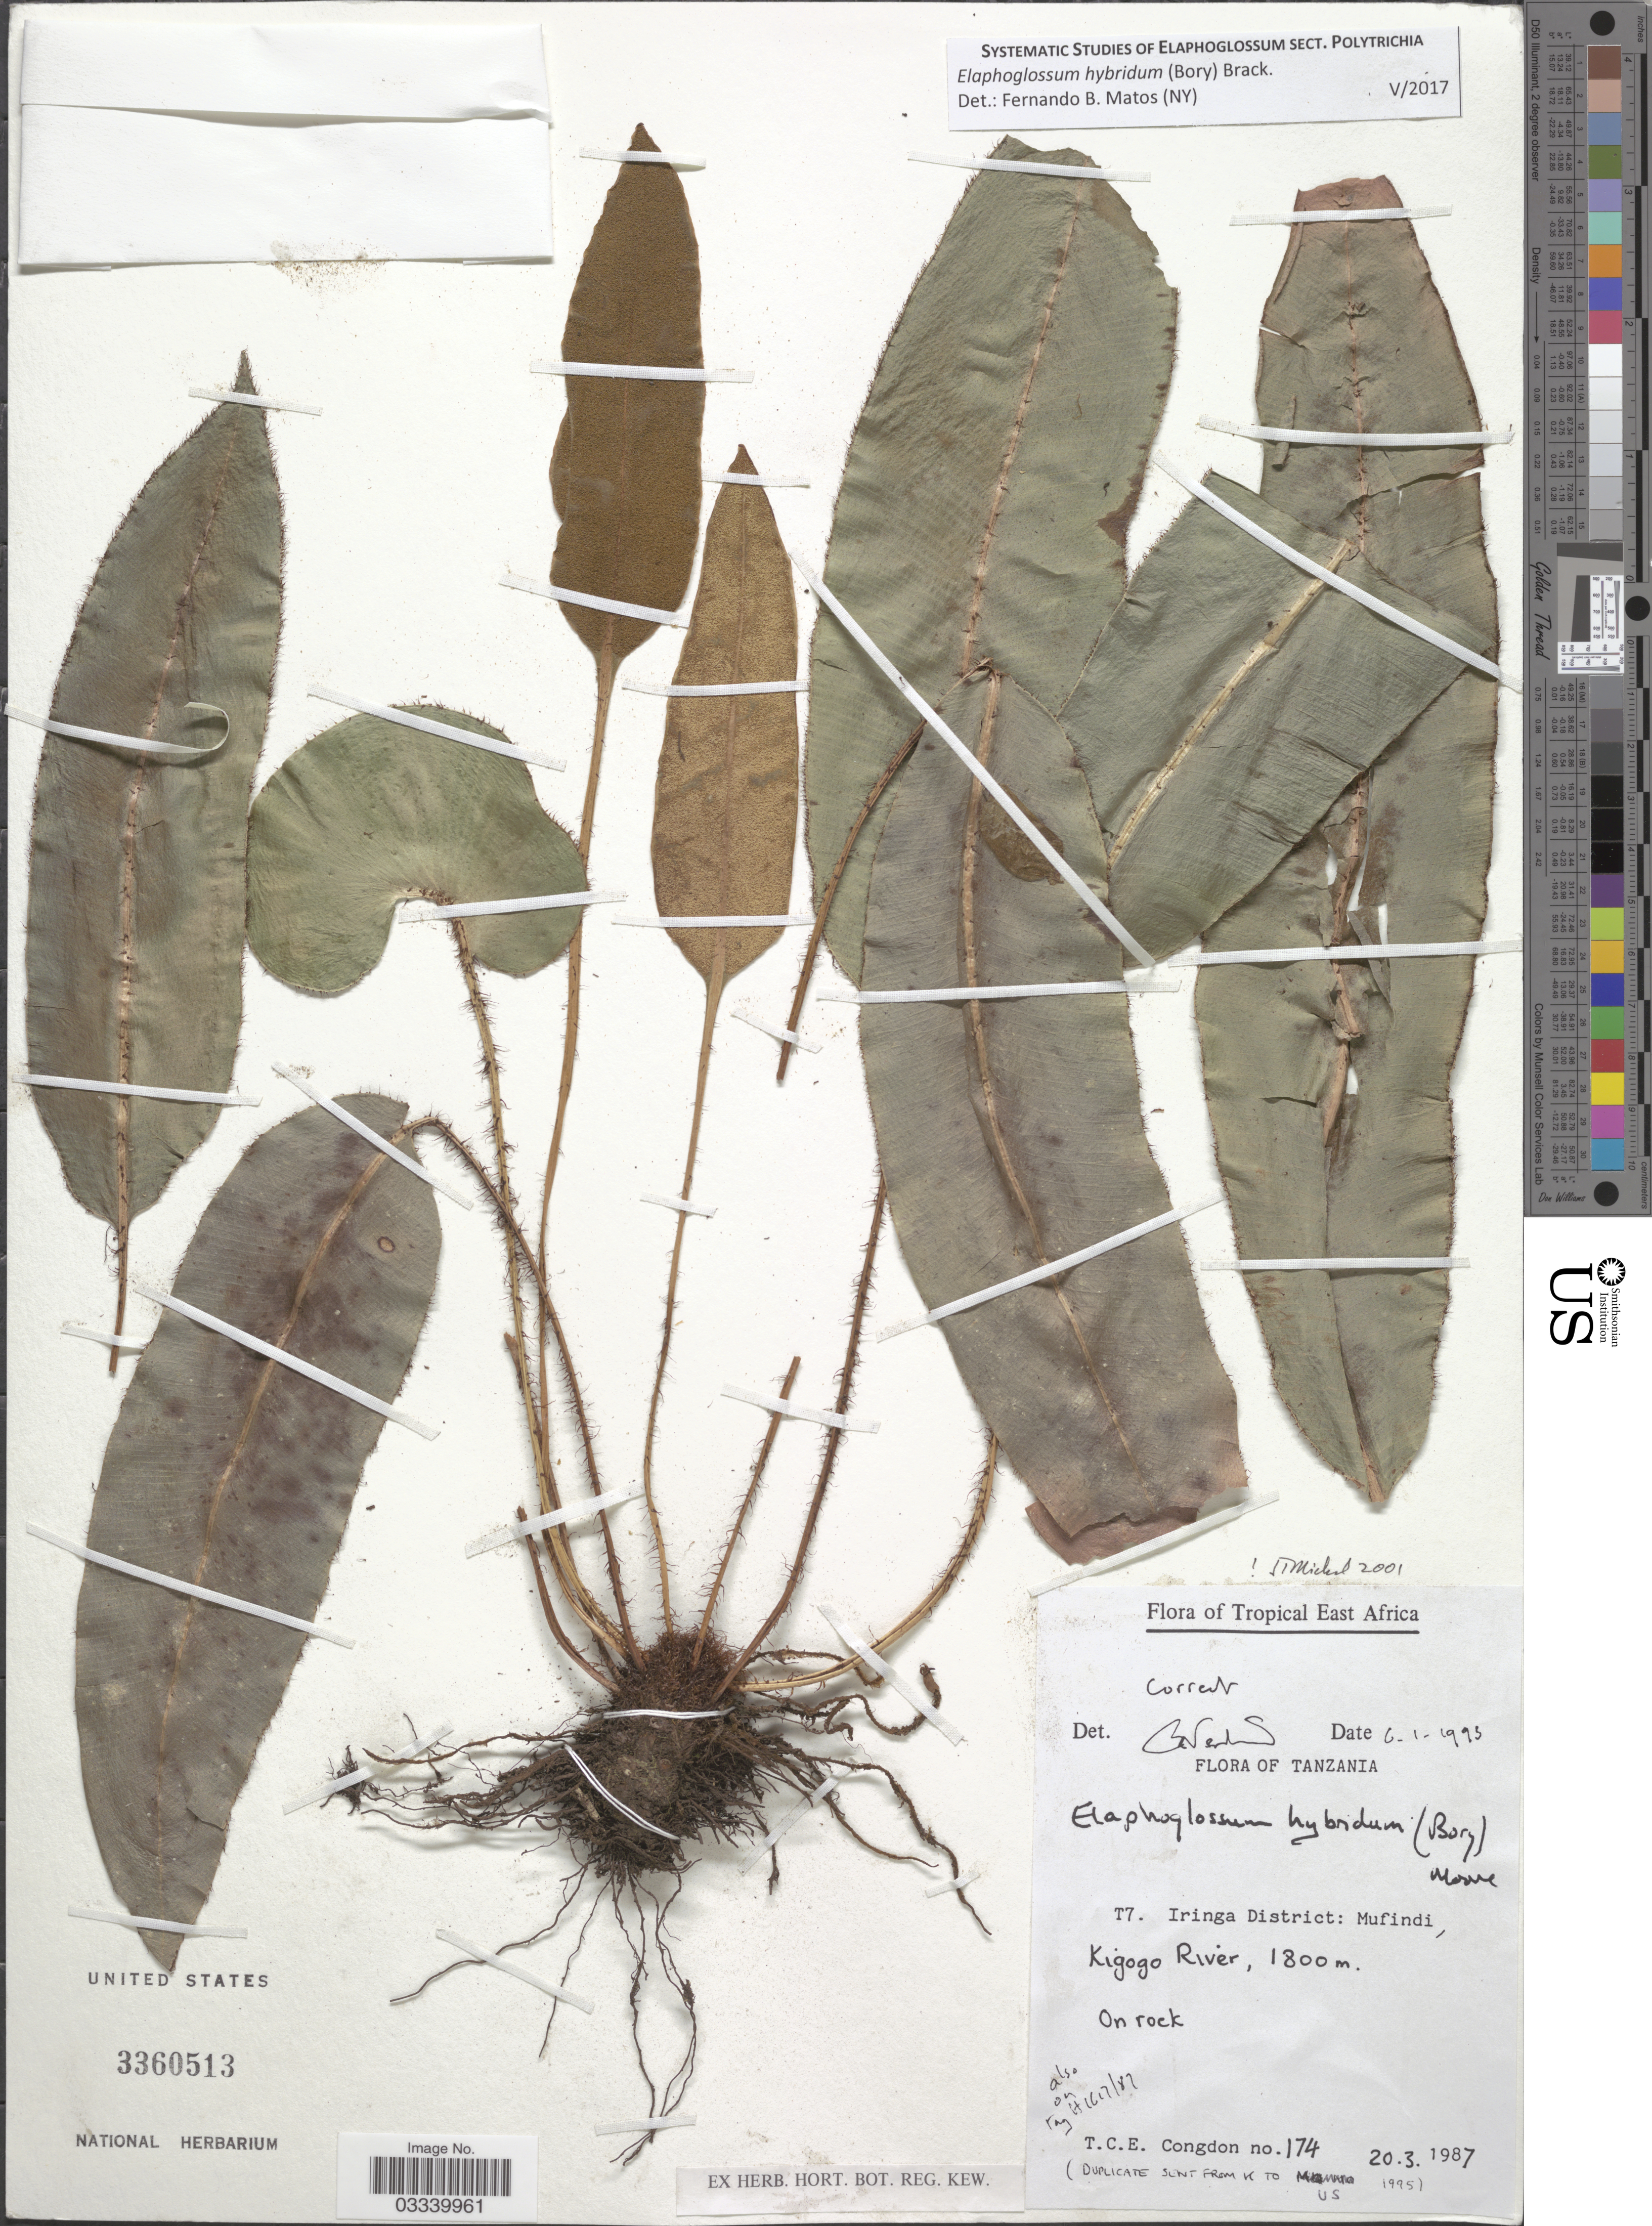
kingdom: Plantae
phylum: Tracheophyta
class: Polypodiopsida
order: Polypodiales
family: Dryopteridaceae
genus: Elaphoglossum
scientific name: Elaphoglossum hybridum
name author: (Bory) T. Moore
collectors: T. Congdon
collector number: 174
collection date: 1987-03-20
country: Tanzania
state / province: Iringa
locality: Tropical East Africa. T7. Iringa District: Mufindi, Kigogo River.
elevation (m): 1800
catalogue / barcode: US 3360513